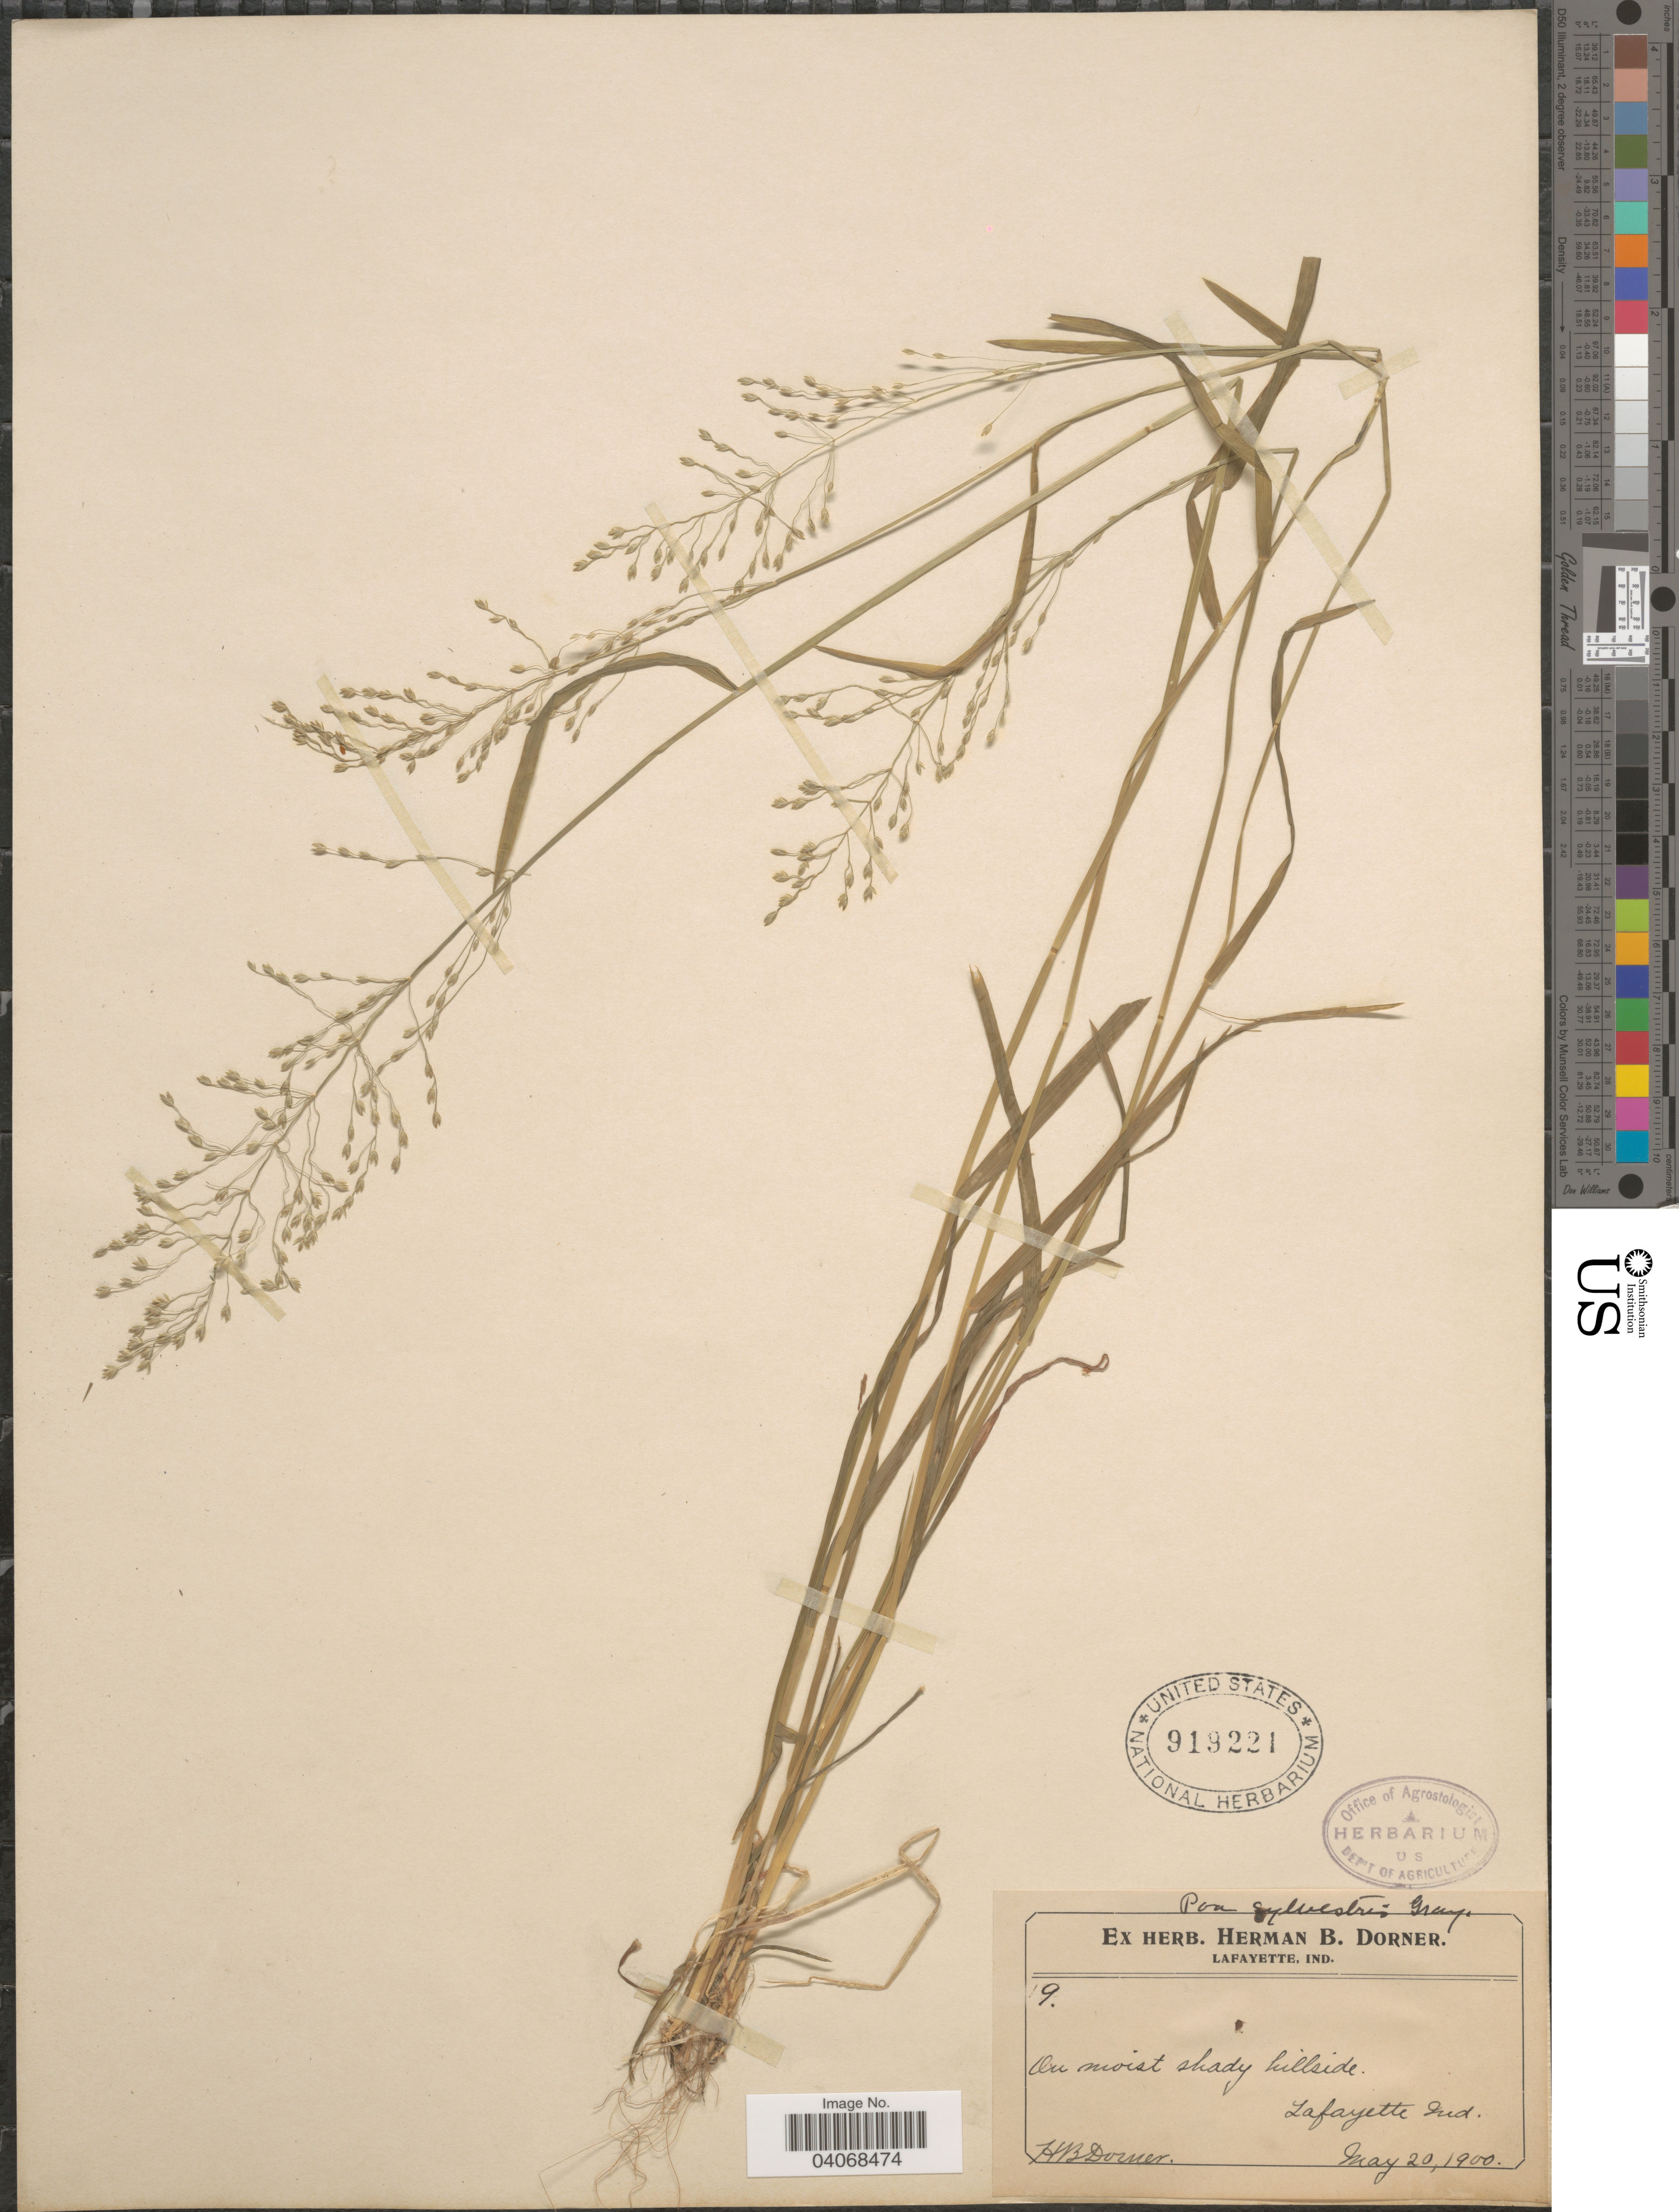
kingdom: Plantae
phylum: Tracheophyta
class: Liliopsida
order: Poales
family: Poaceae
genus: Poa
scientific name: Poa sylvestris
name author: A. Gray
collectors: H. Dorner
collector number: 19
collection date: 1900-05-20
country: United States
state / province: Indiana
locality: On moist shady hillside. Lafayette.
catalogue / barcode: US 919221